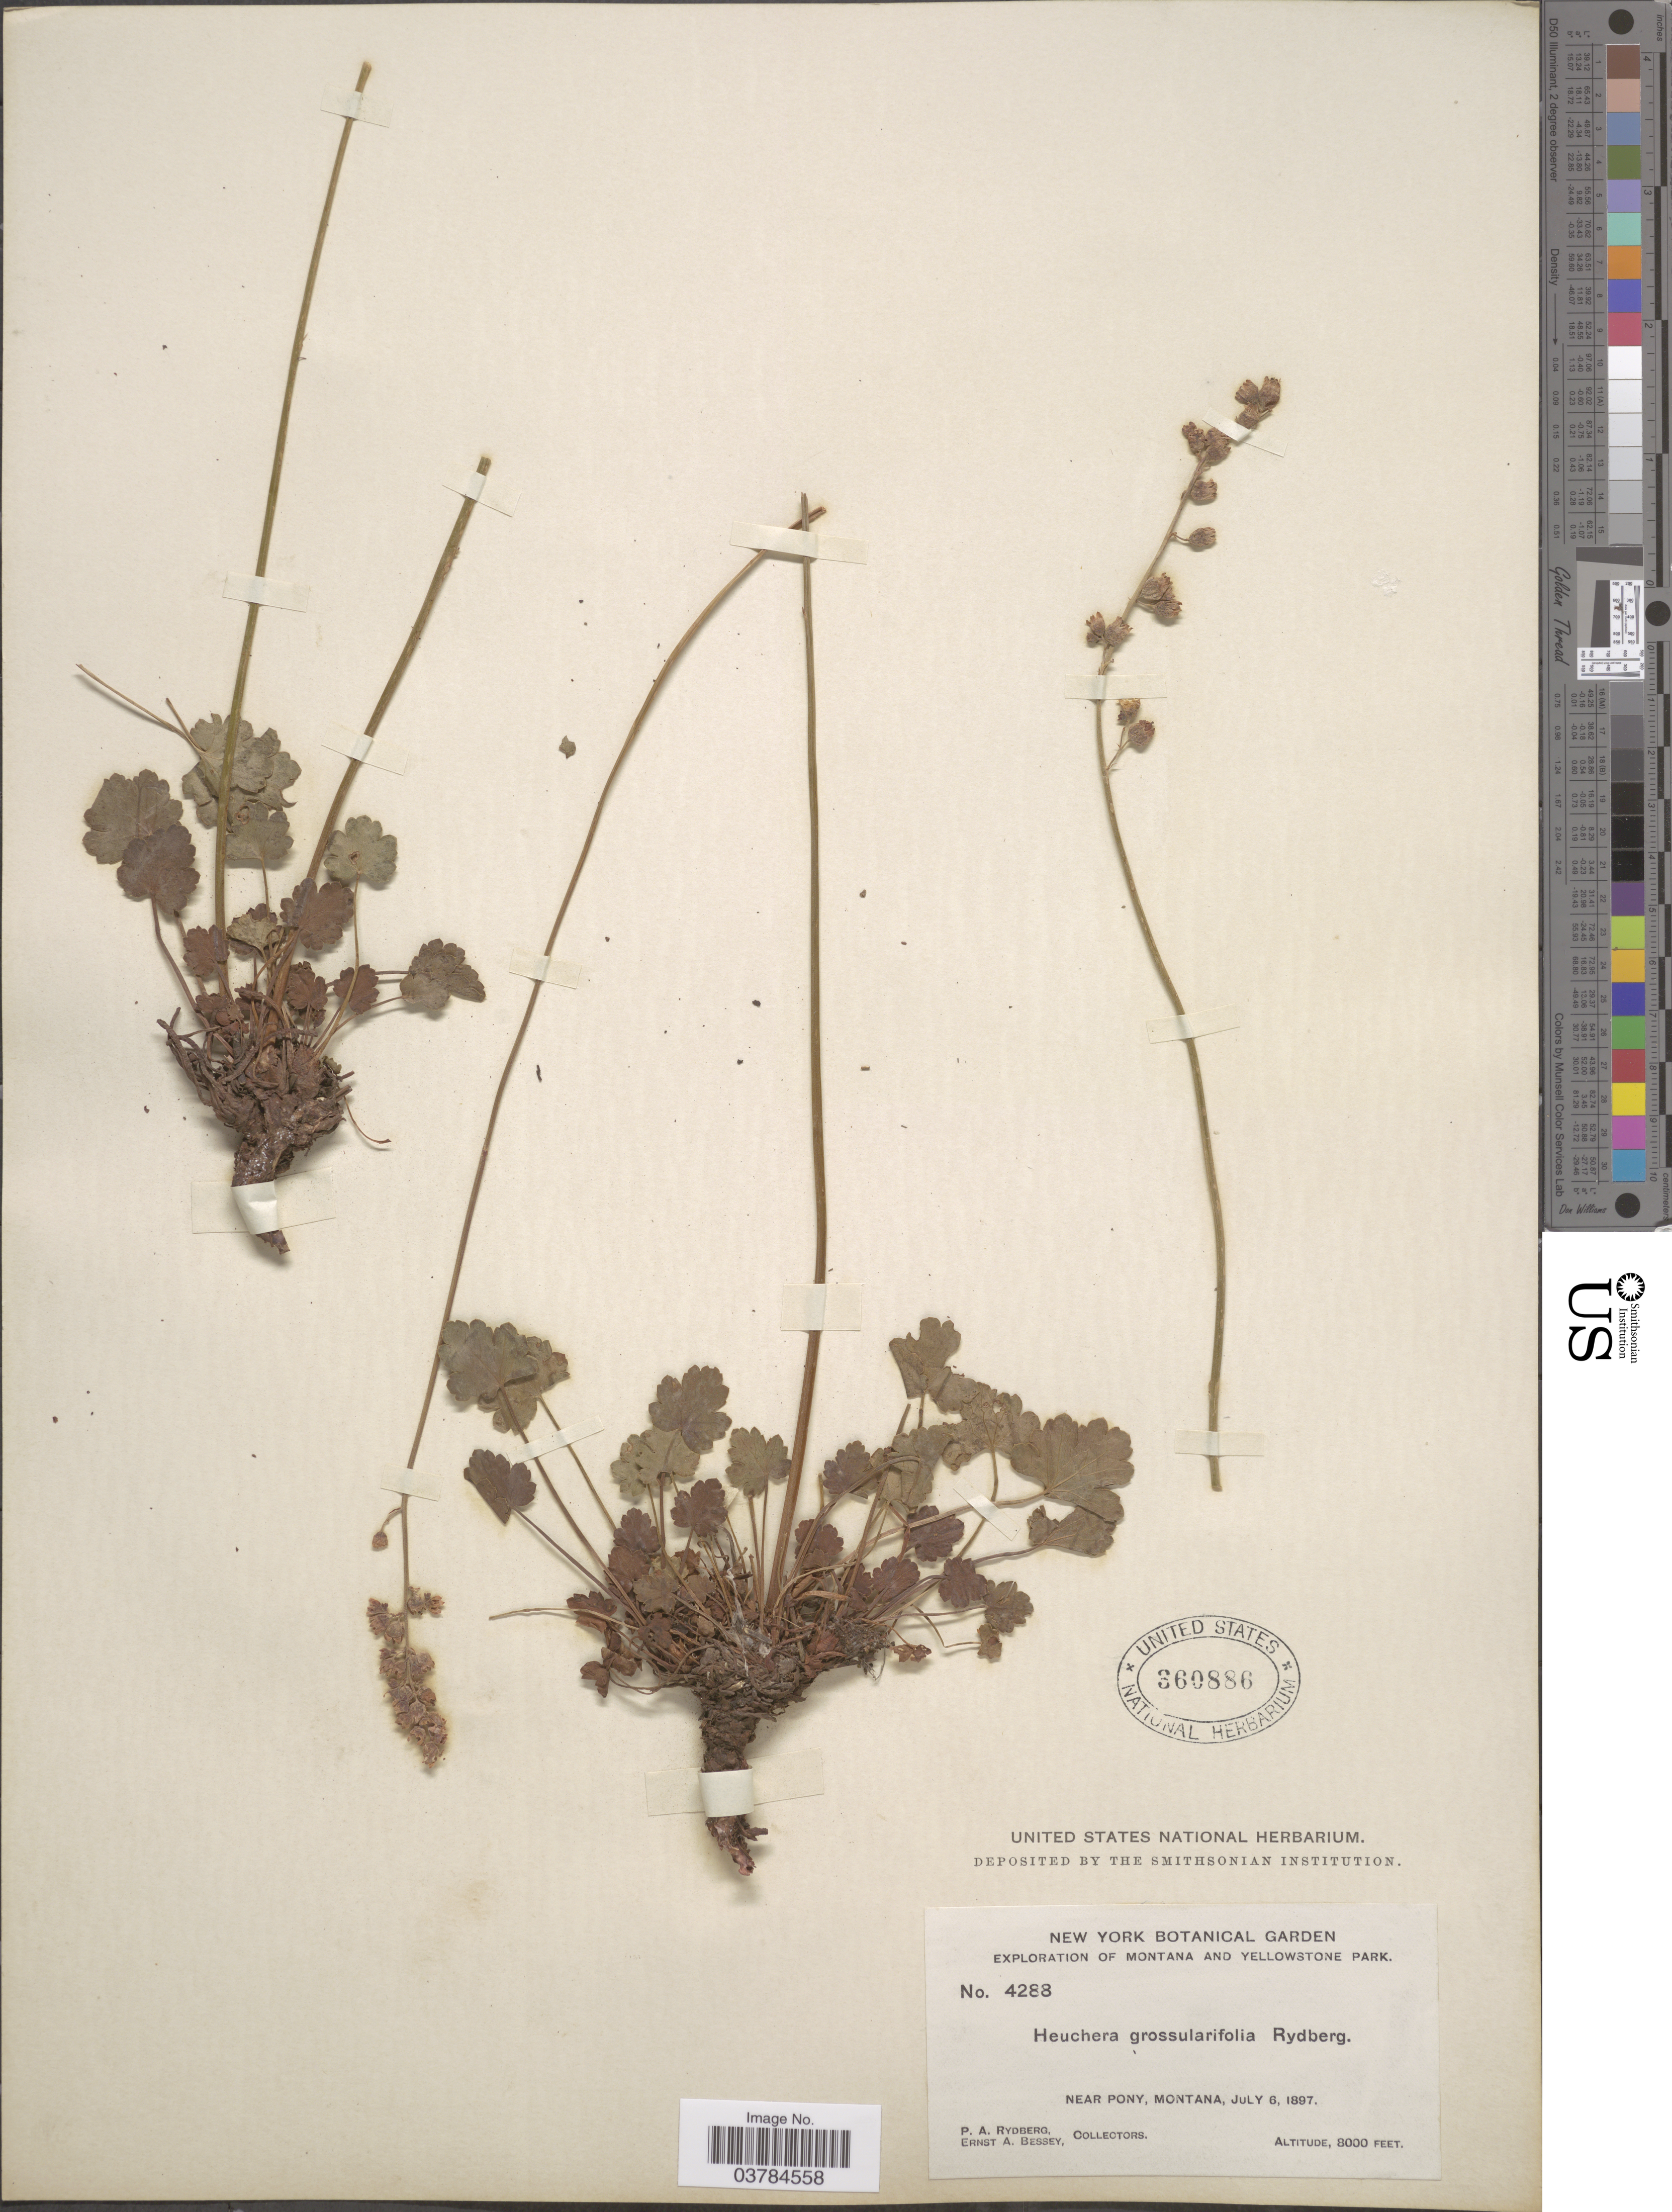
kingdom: Plantae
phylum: Tracheophyta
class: Magnoliopsida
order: Saxifragales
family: Saxifragaceae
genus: Heuchera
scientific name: Heuchera grossulariifolia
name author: Rydb.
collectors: P. A. Rydberg & E. A. Bessey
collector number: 4288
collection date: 1897-07-06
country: United States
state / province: Montana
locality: Exploration of Montana and Yellowstone Park. Near Pony.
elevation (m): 2438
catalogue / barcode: US 360886